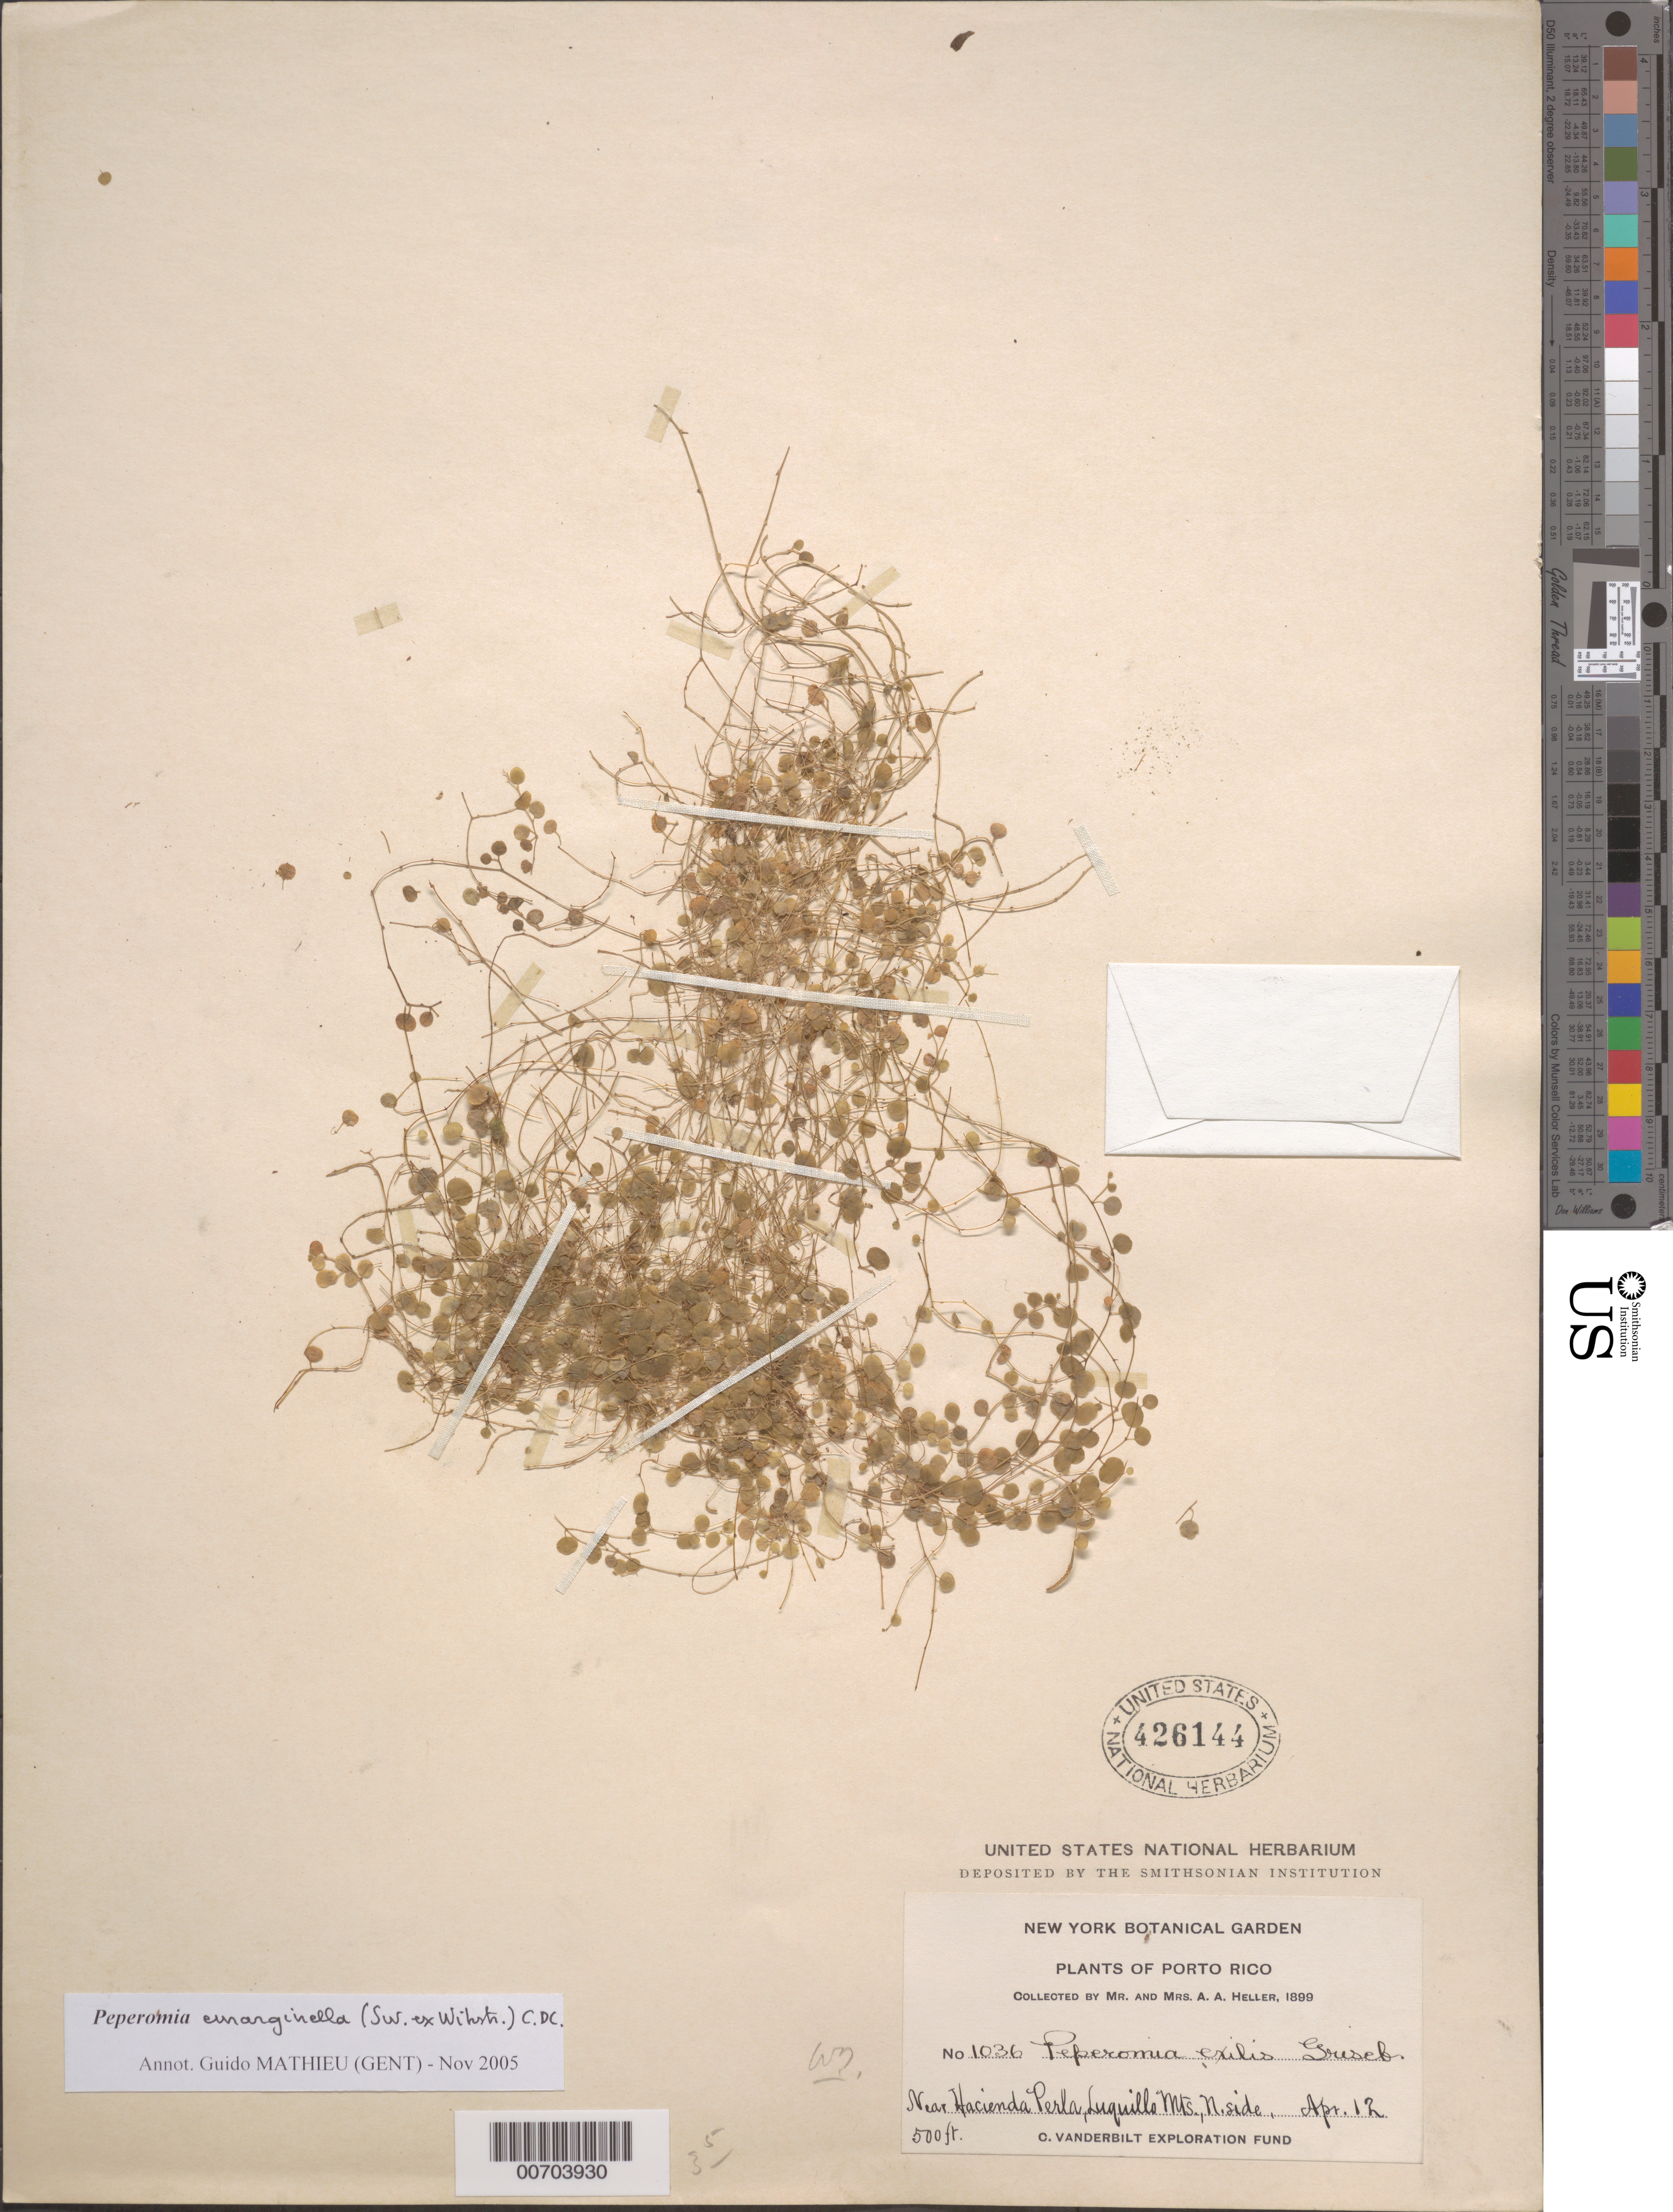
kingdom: Plantae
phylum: Tracheophyta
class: Magnoliopsida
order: Piperales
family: Piperaceae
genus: Peperomia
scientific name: Peperomia exilis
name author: Griseb.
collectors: A. A. Heller & -- Heller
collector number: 1036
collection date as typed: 12 Apr 1899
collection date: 1899-04-12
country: Puerto Rico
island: Greater Antilles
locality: Hacienda Perla, Luquillo Mts., N side, vic of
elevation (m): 152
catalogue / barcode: US 426144